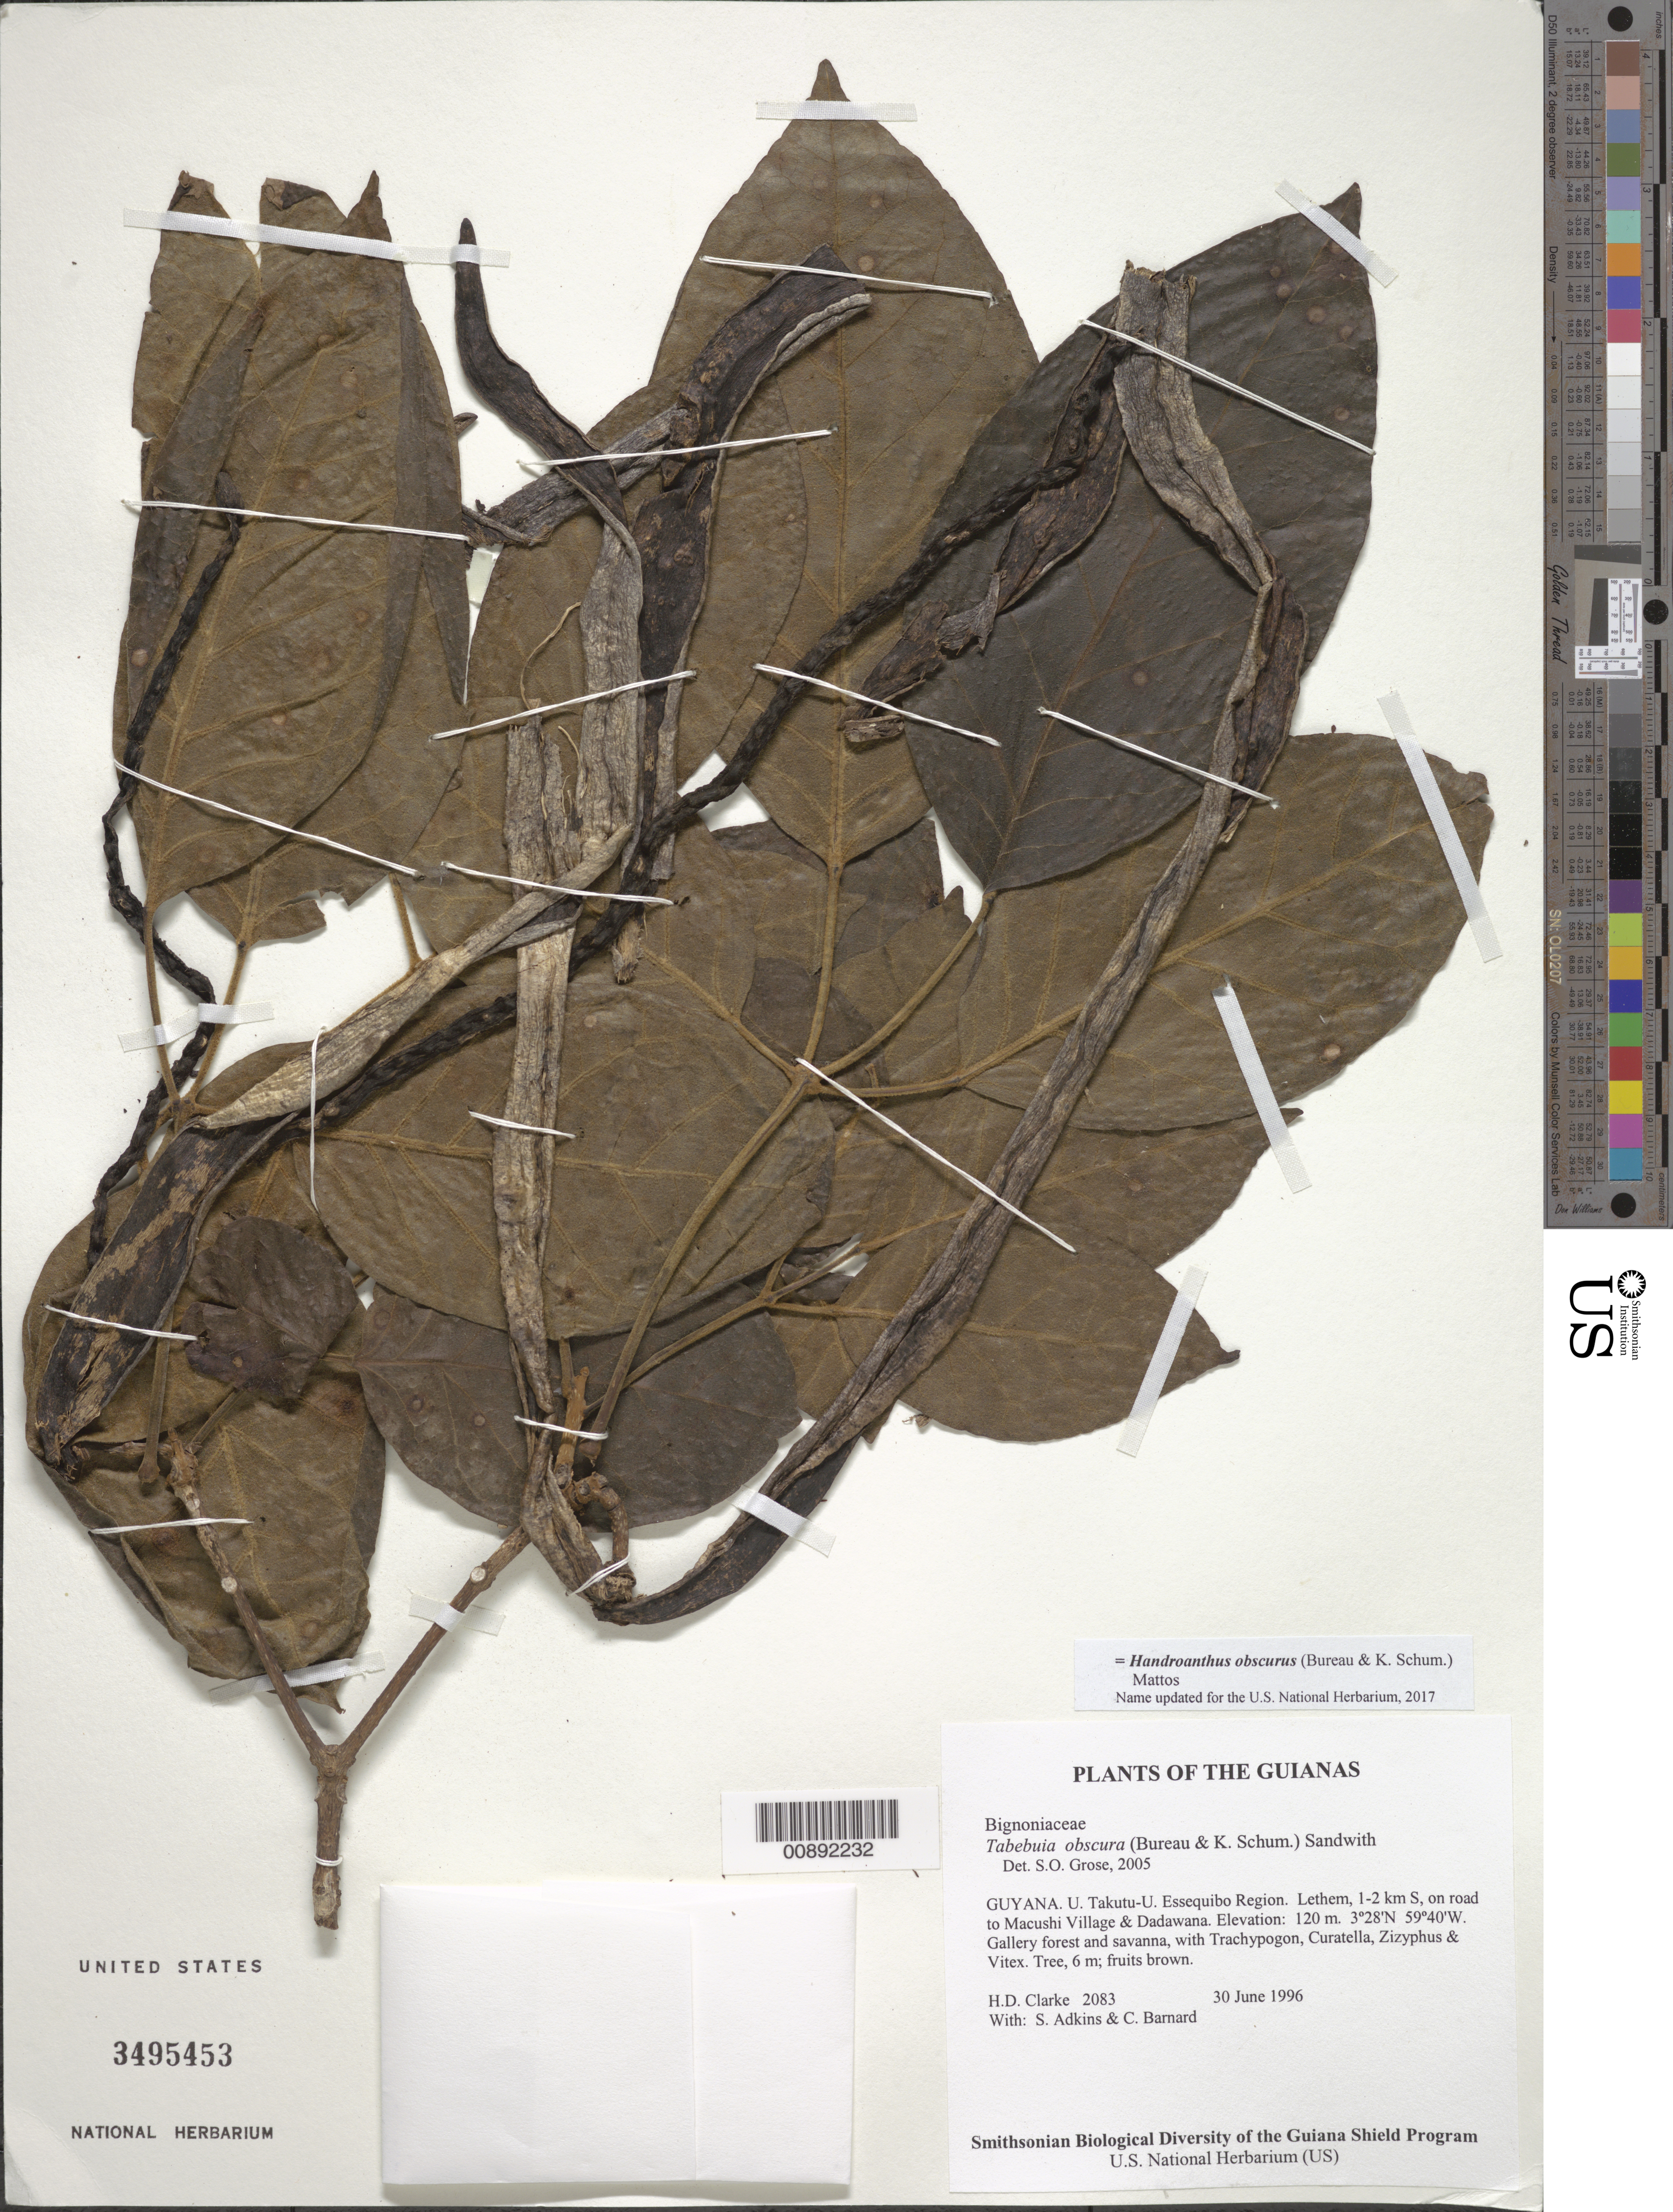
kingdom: Plantae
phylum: Tracheophyta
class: Magnoliopsida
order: Lamiales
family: Bignoniaceae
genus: Handroanthus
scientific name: Handroanthus obscurus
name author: (Bureau ex K. Schum.) Mattos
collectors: H. D. Clarke, S. Adkins & C. Bernard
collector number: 2083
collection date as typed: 30 June 1996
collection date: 1996-06-30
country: Guyana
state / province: U. Takutu-U. Essequibo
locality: Lethem, 1-2 km S, on road to Macushi Village & Dadawana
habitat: Gallery forest and savanna, with Trachypogon, Curatella, Zizyphus & Vitex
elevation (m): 120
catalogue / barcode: US 3495453